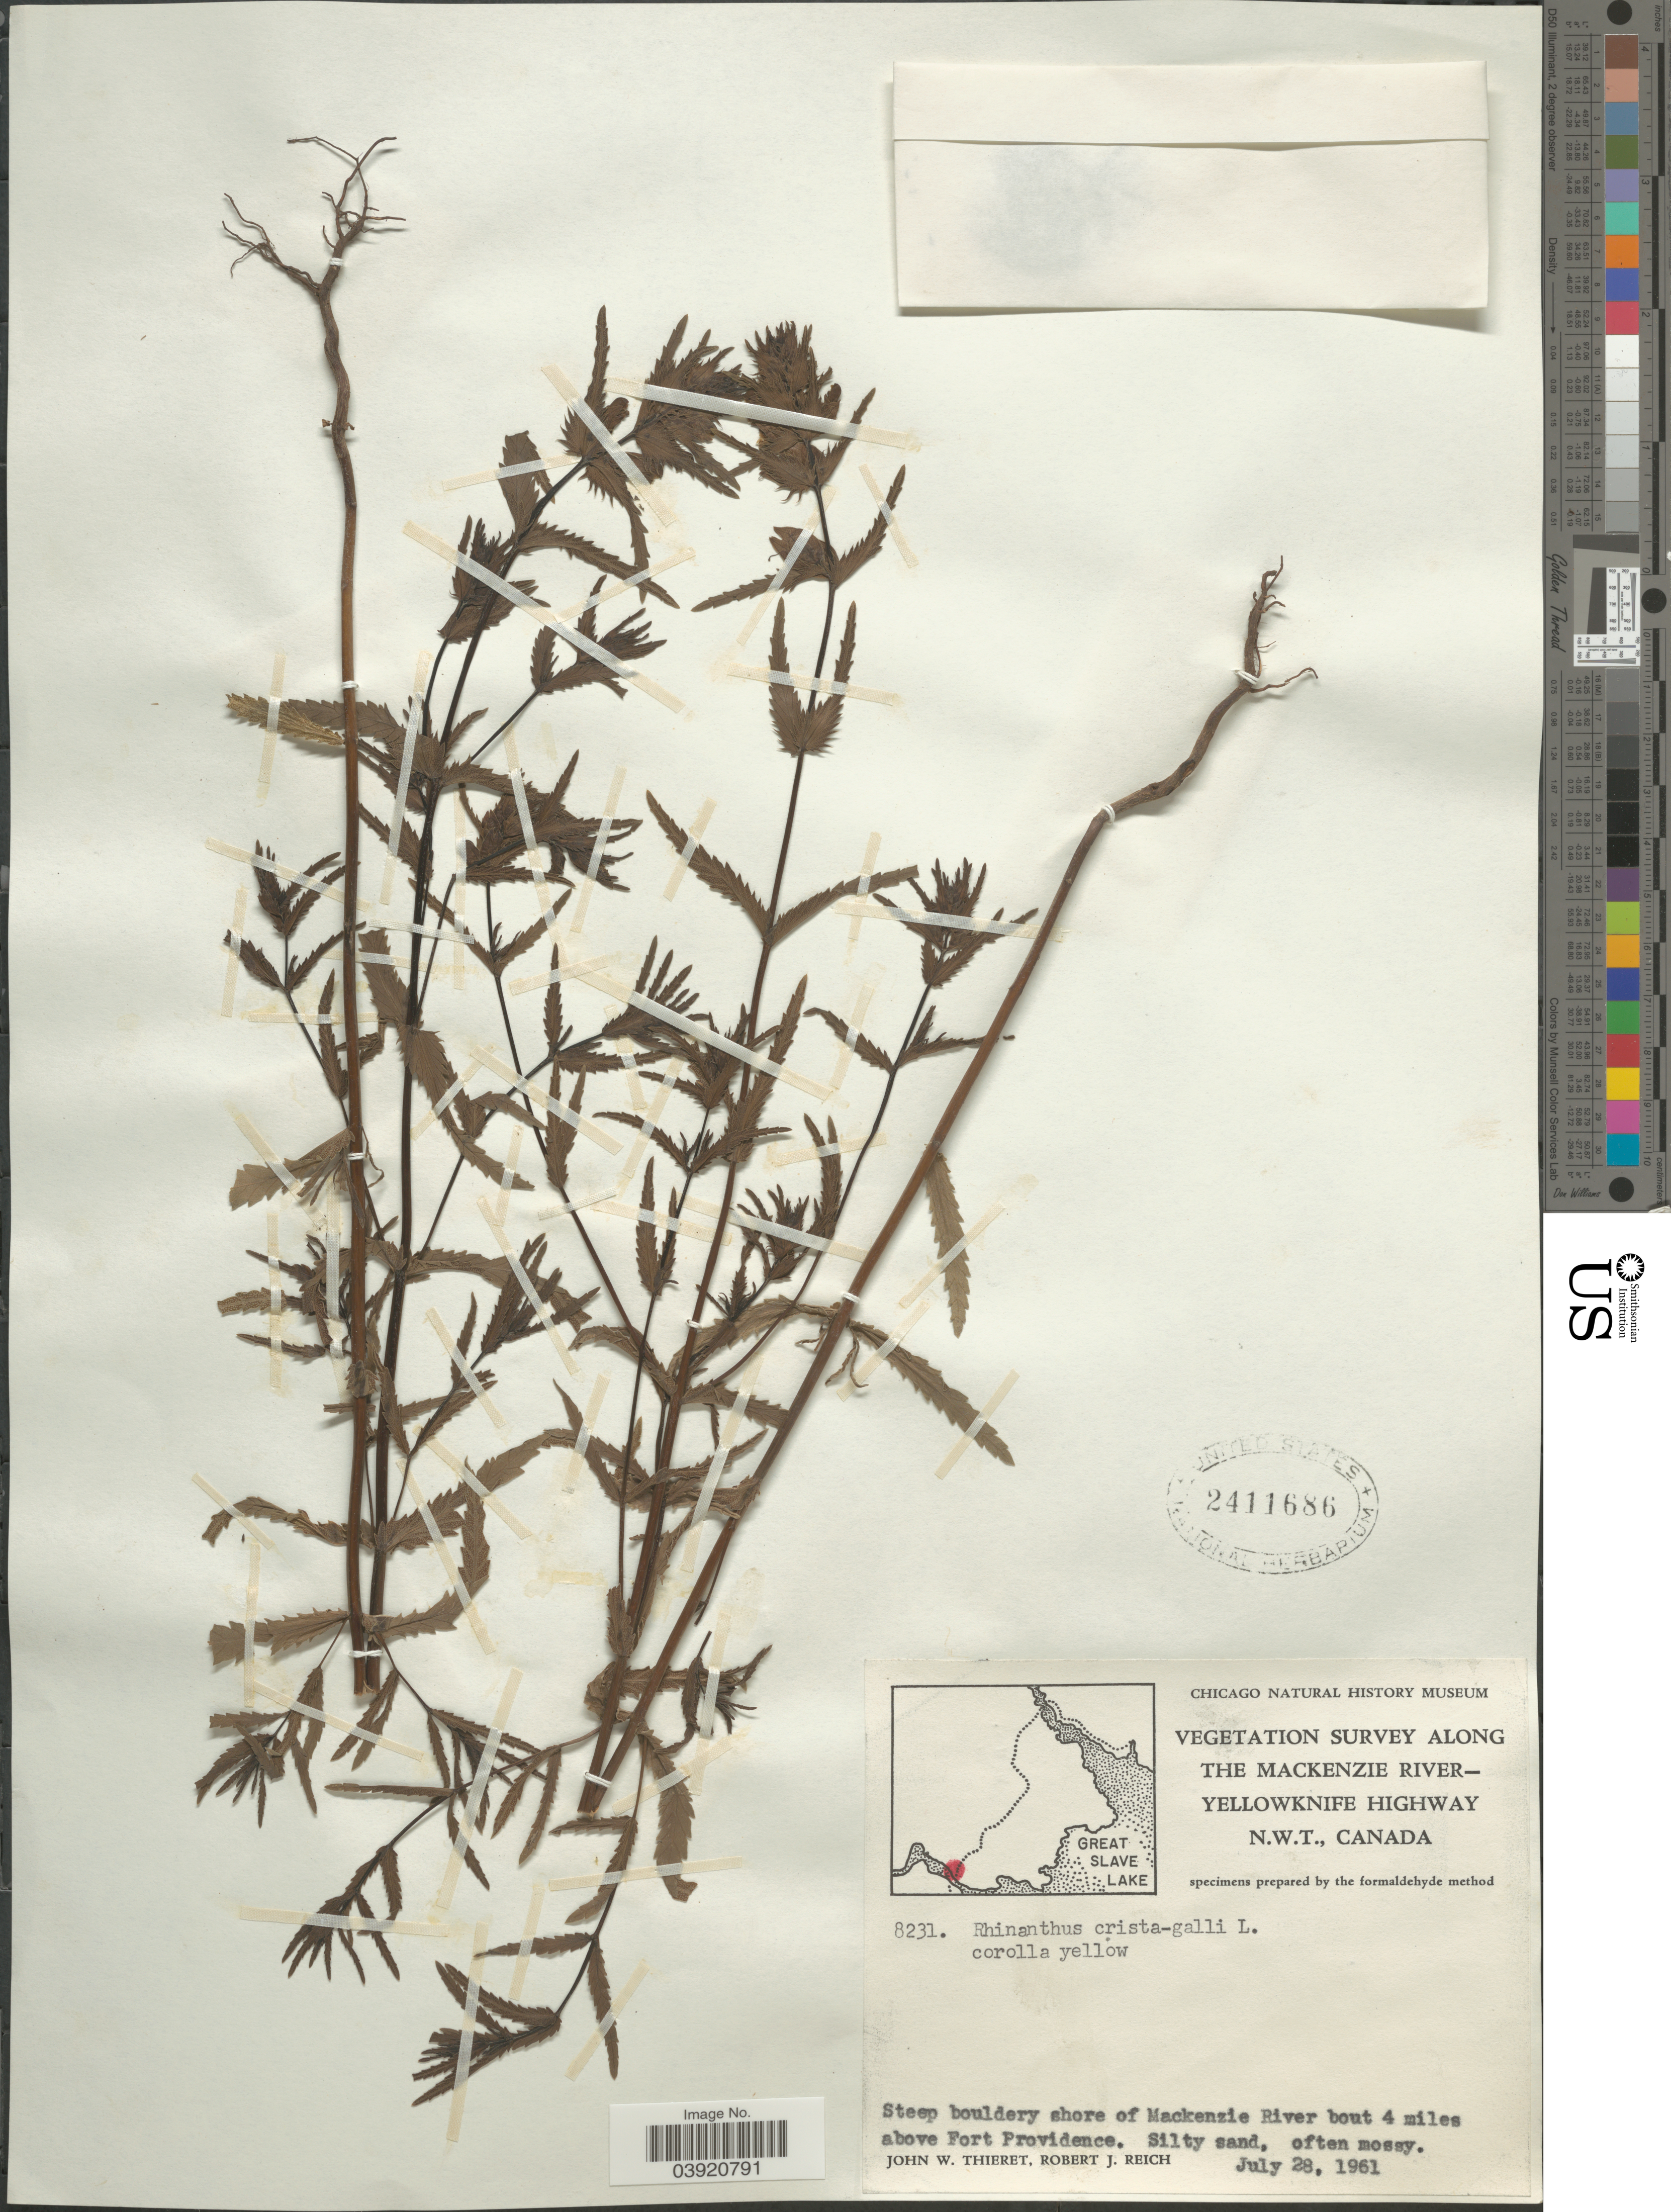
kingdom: Plantae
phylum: Tracheophyta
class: Magnoliopsida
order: Lamiales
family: Orobanchaceae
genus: Rhinanthus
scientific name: Rhinanthus crista-galli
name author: L.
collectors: J. W. Thieret & R. Reich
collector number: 8231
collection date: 1961-07-28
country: Canada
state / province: Northwest Territories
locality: Along the Mackenzie River-Yellowknife Highway N.W.T. Steep bouldery shore of Mackenzie River bout 4 miles above Fort Providence.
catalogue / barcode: US 2411686